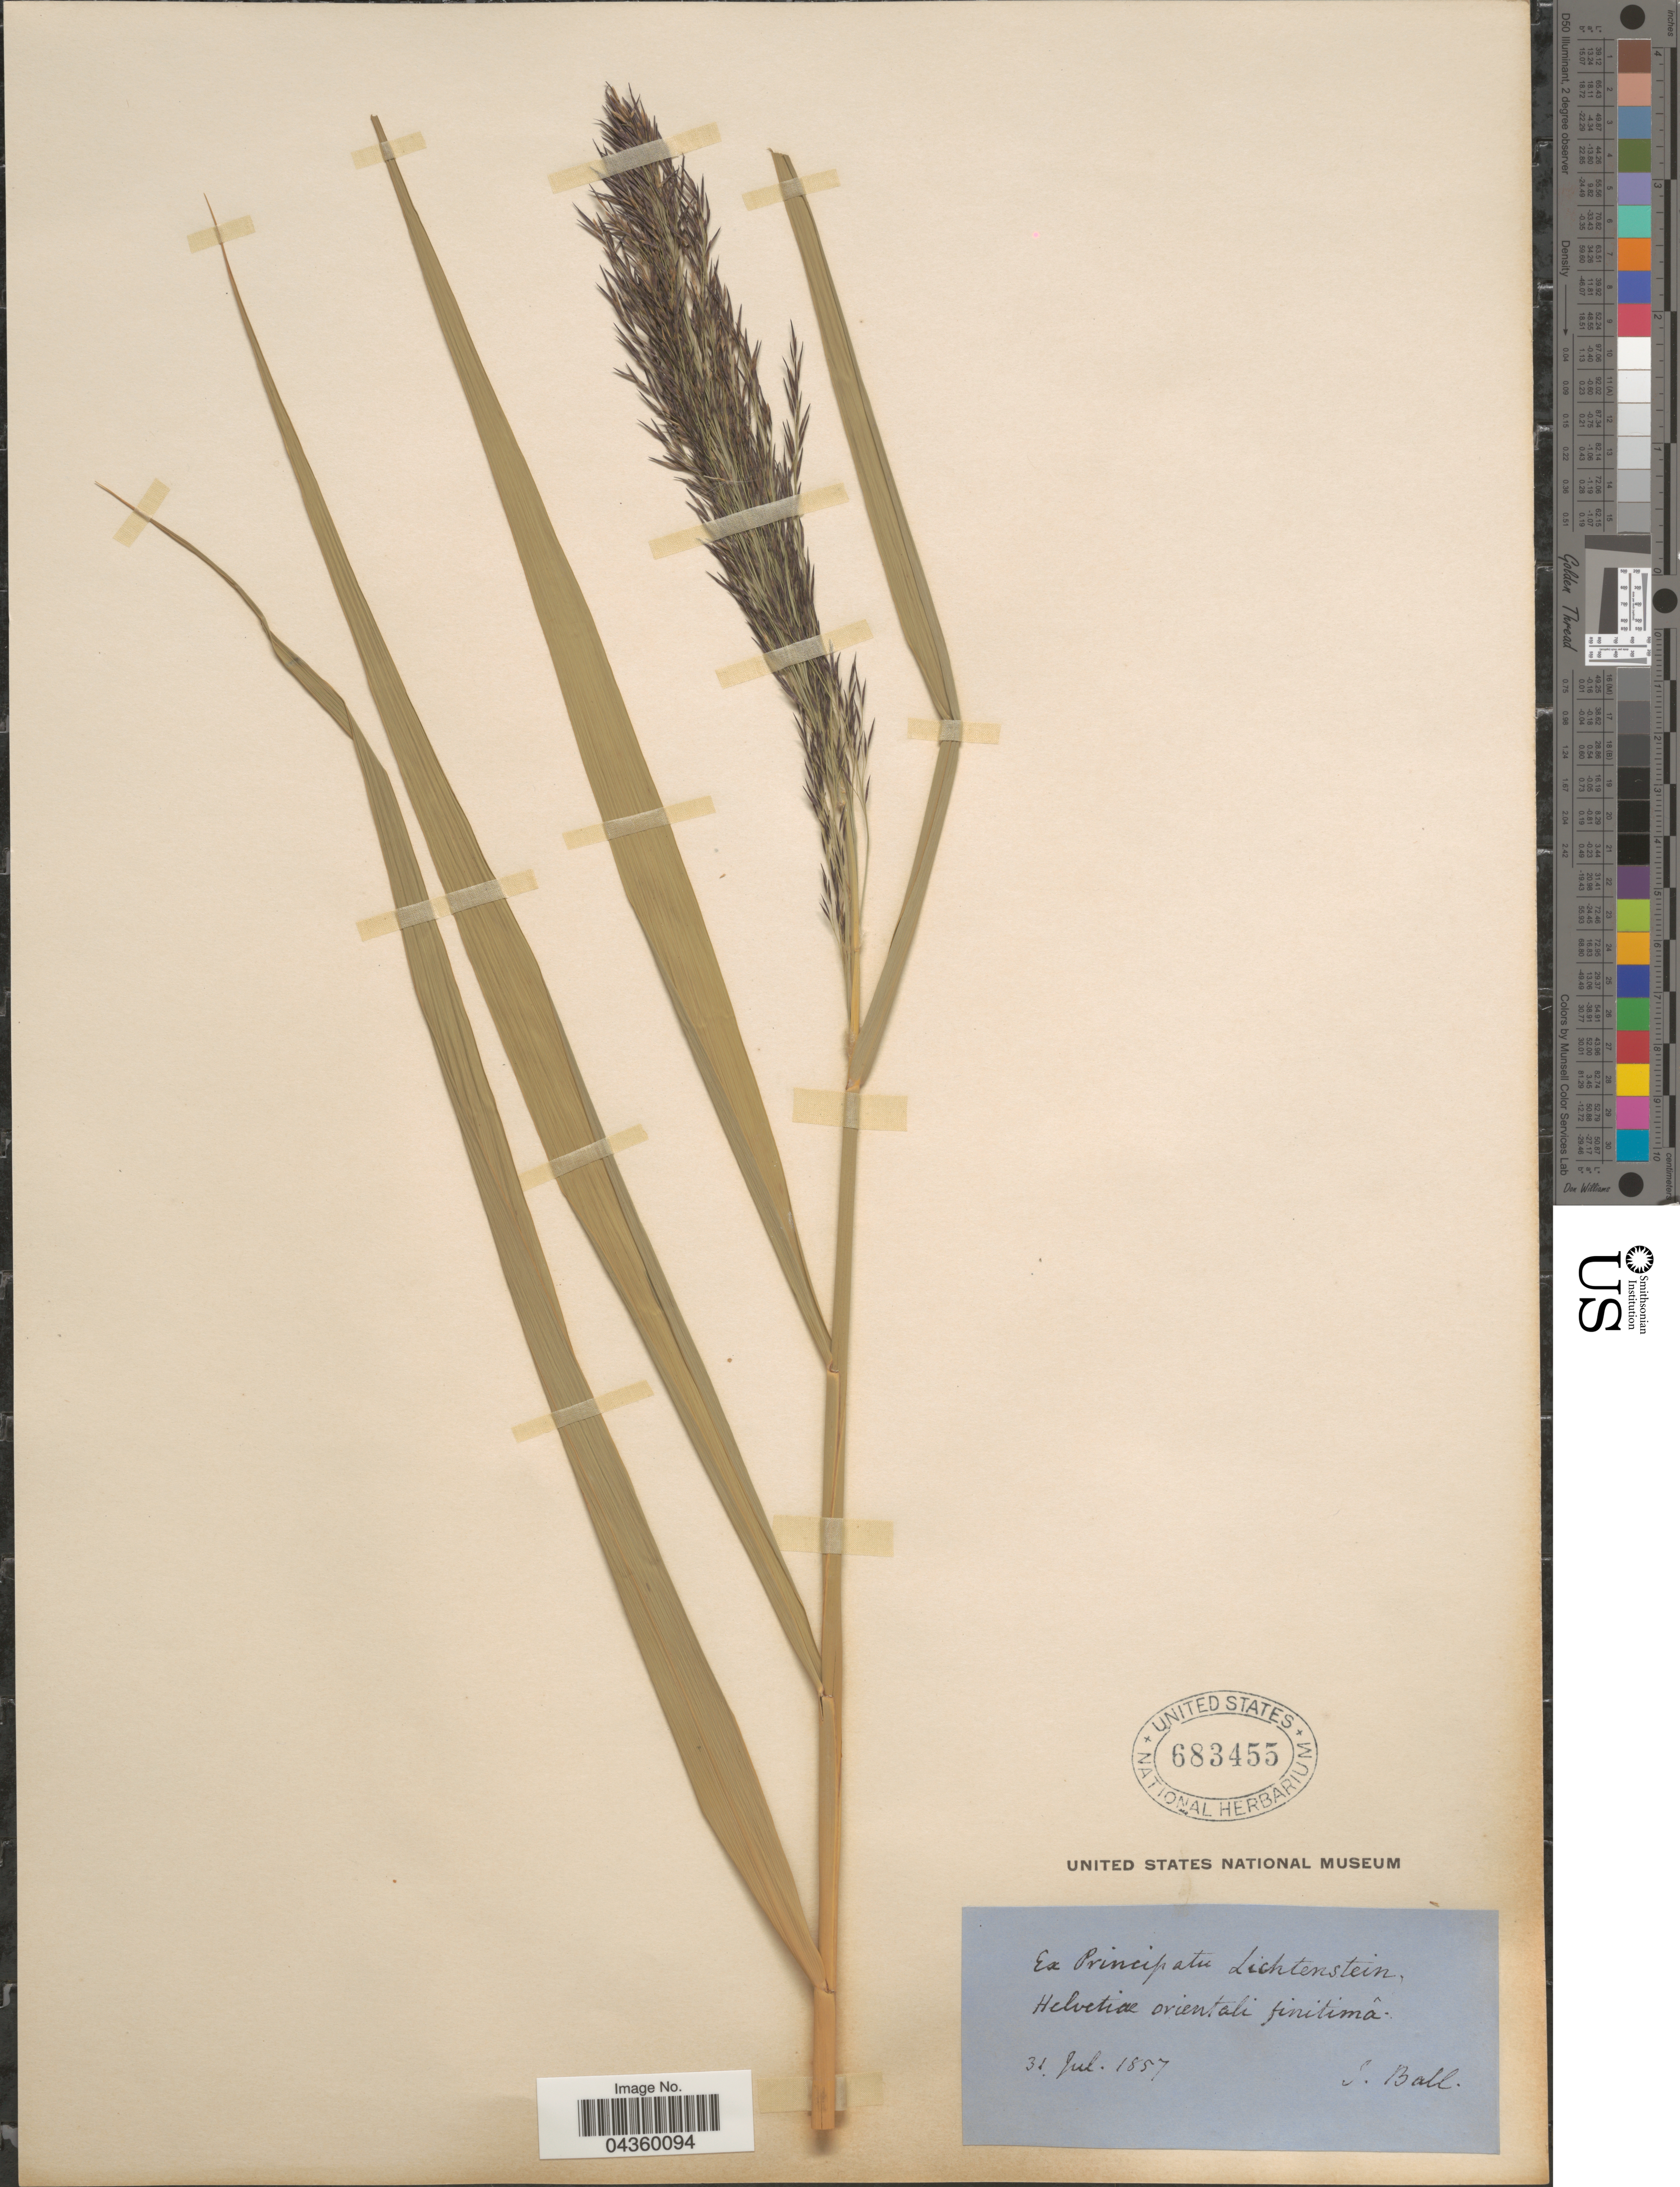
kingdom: Plantae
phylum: Tracheophyta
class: Liliopsida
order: Poales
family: Poaceae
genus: Phragmites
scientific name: Phragmites australis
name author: (Cav.) Trin. ex Steud.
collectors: J. Ball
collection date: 1857-07-31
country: Switzerland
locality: Helvetiae orientali finitimâ.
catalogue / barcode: US 683455